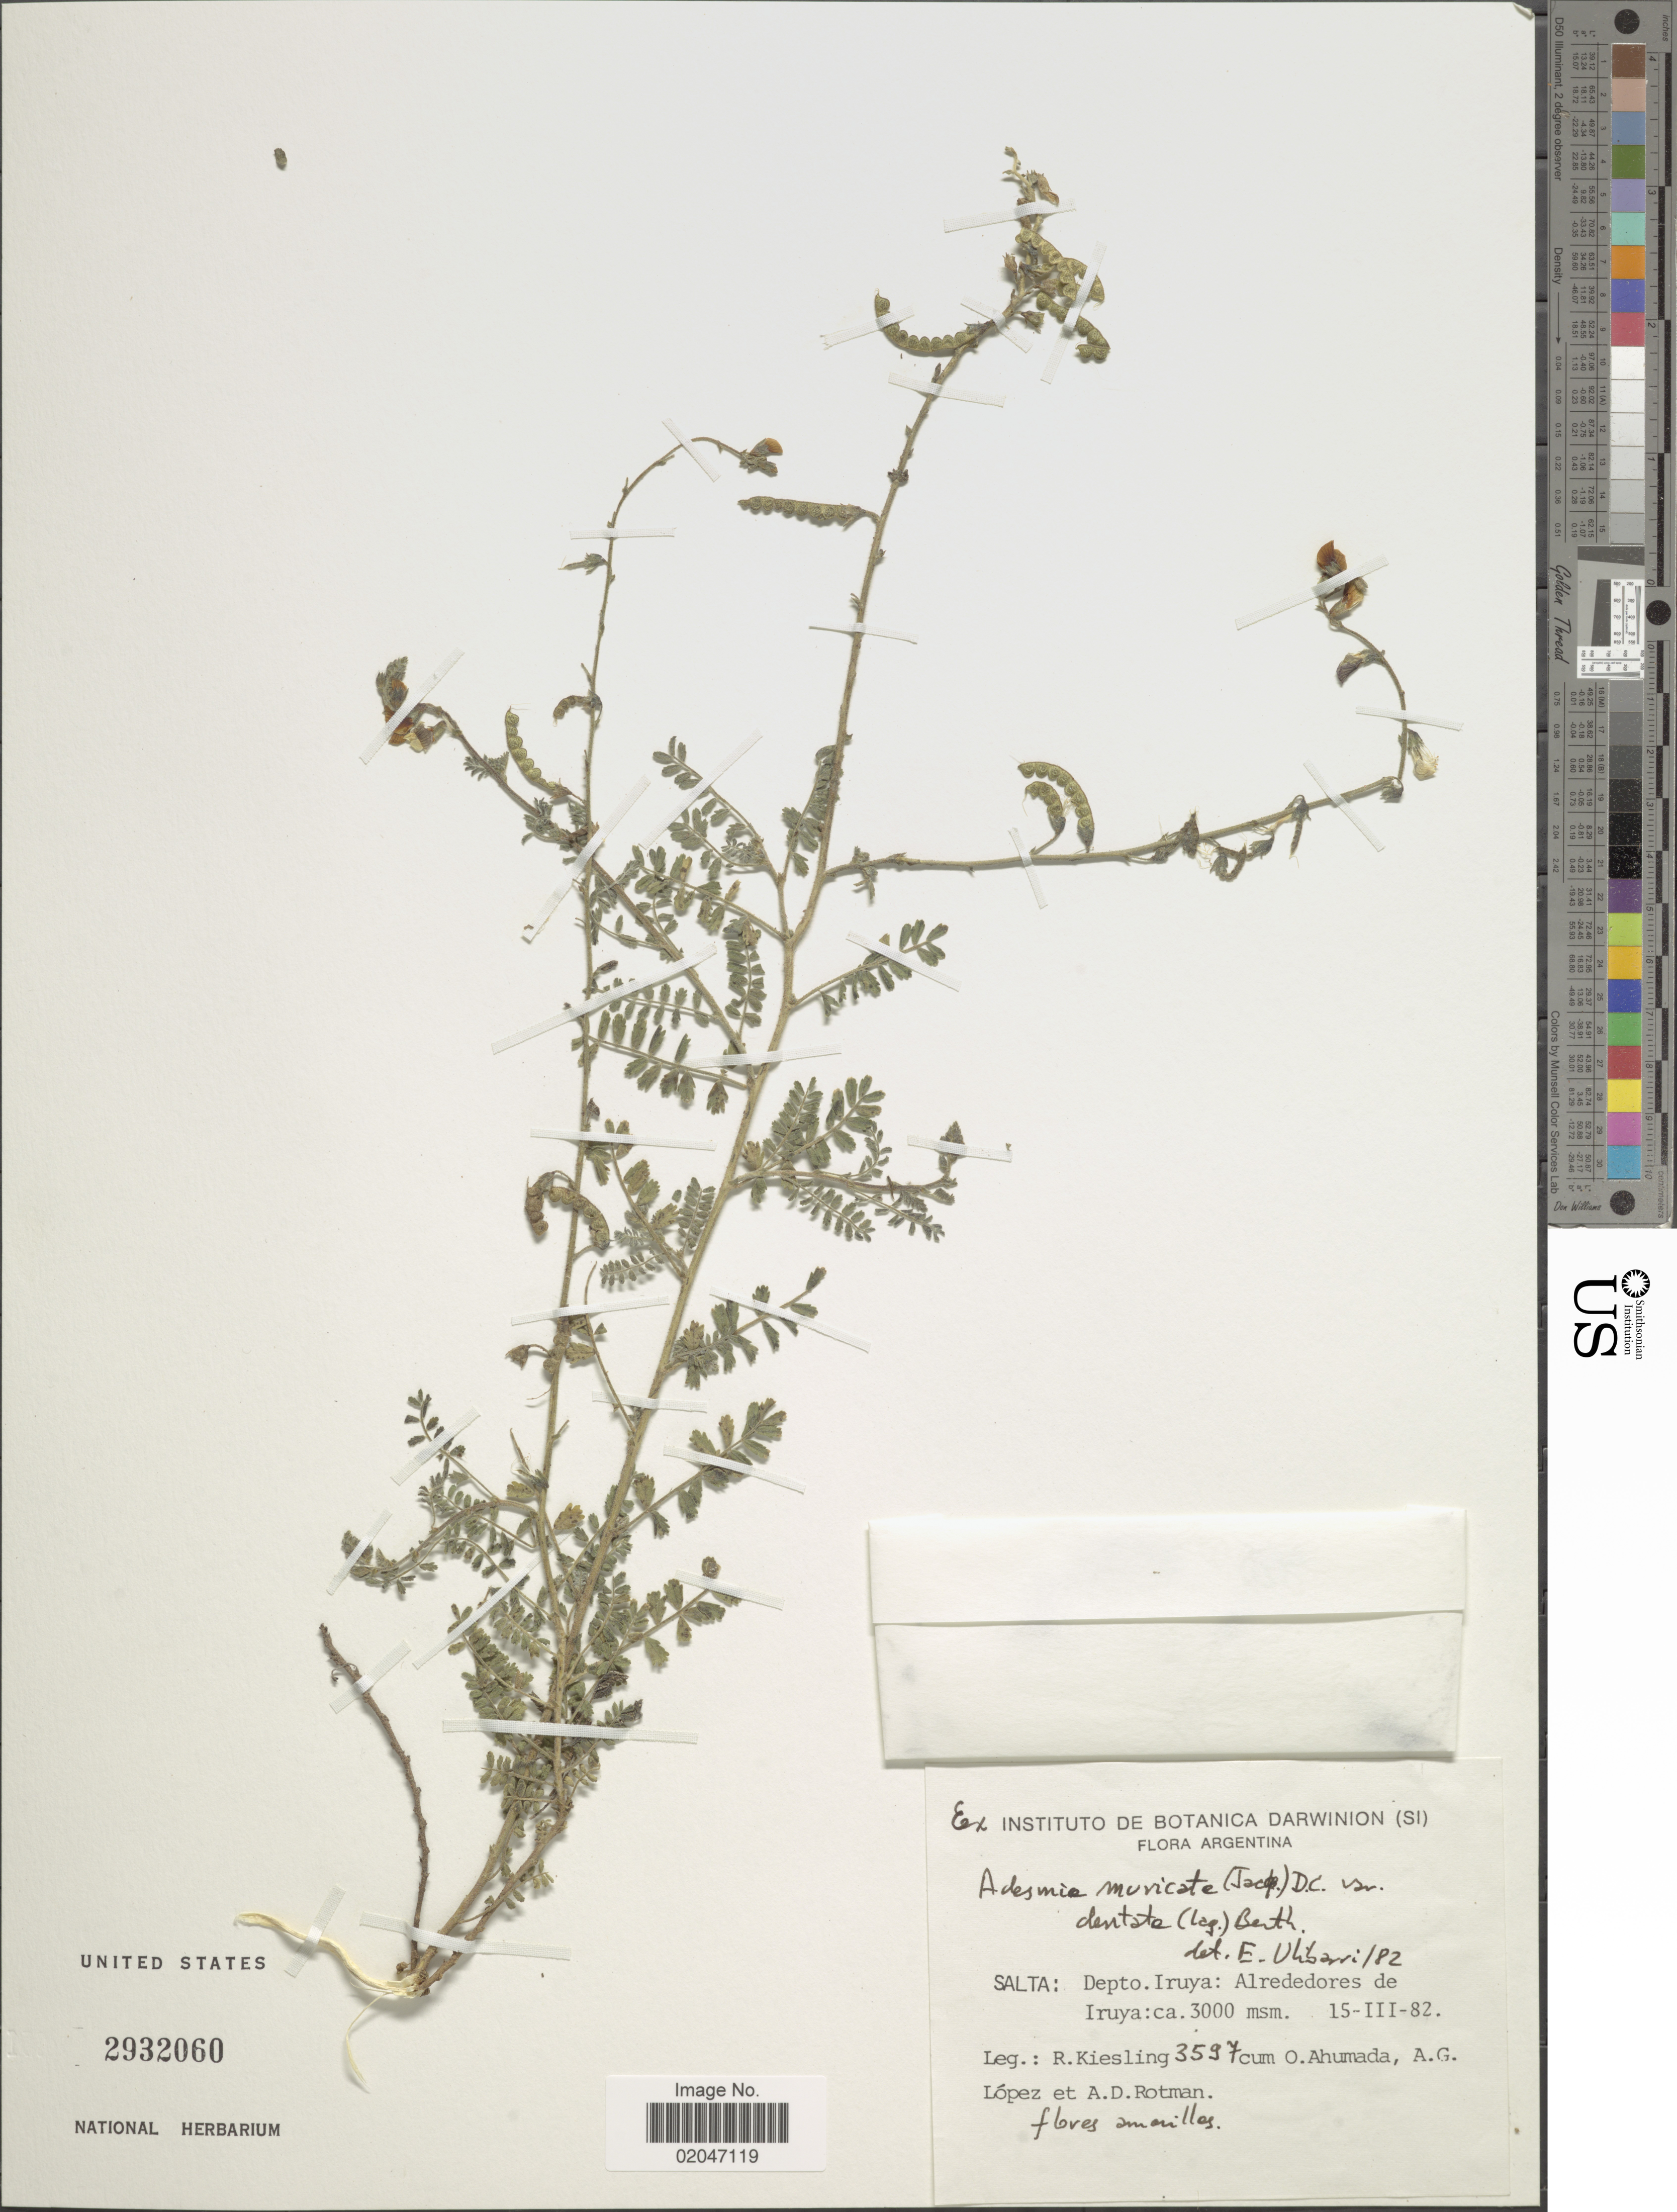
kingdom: Plantae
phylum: Tracheophyta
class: Magnoliopsida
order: Fabales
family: Fabaceae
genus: Adesmia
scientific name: Adesmia muricata var. dentata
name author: Benth.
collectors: R. Kiesling, O. Ahumada, A. G. Lopez & A. D. Rotman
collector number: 3597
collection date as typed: Transcribed d/m/y: 15/3/82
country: Argentina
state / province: Salta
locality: Depto. Iruya: Alrededores de Iruya.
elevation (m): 3000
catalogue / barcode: US 2932060